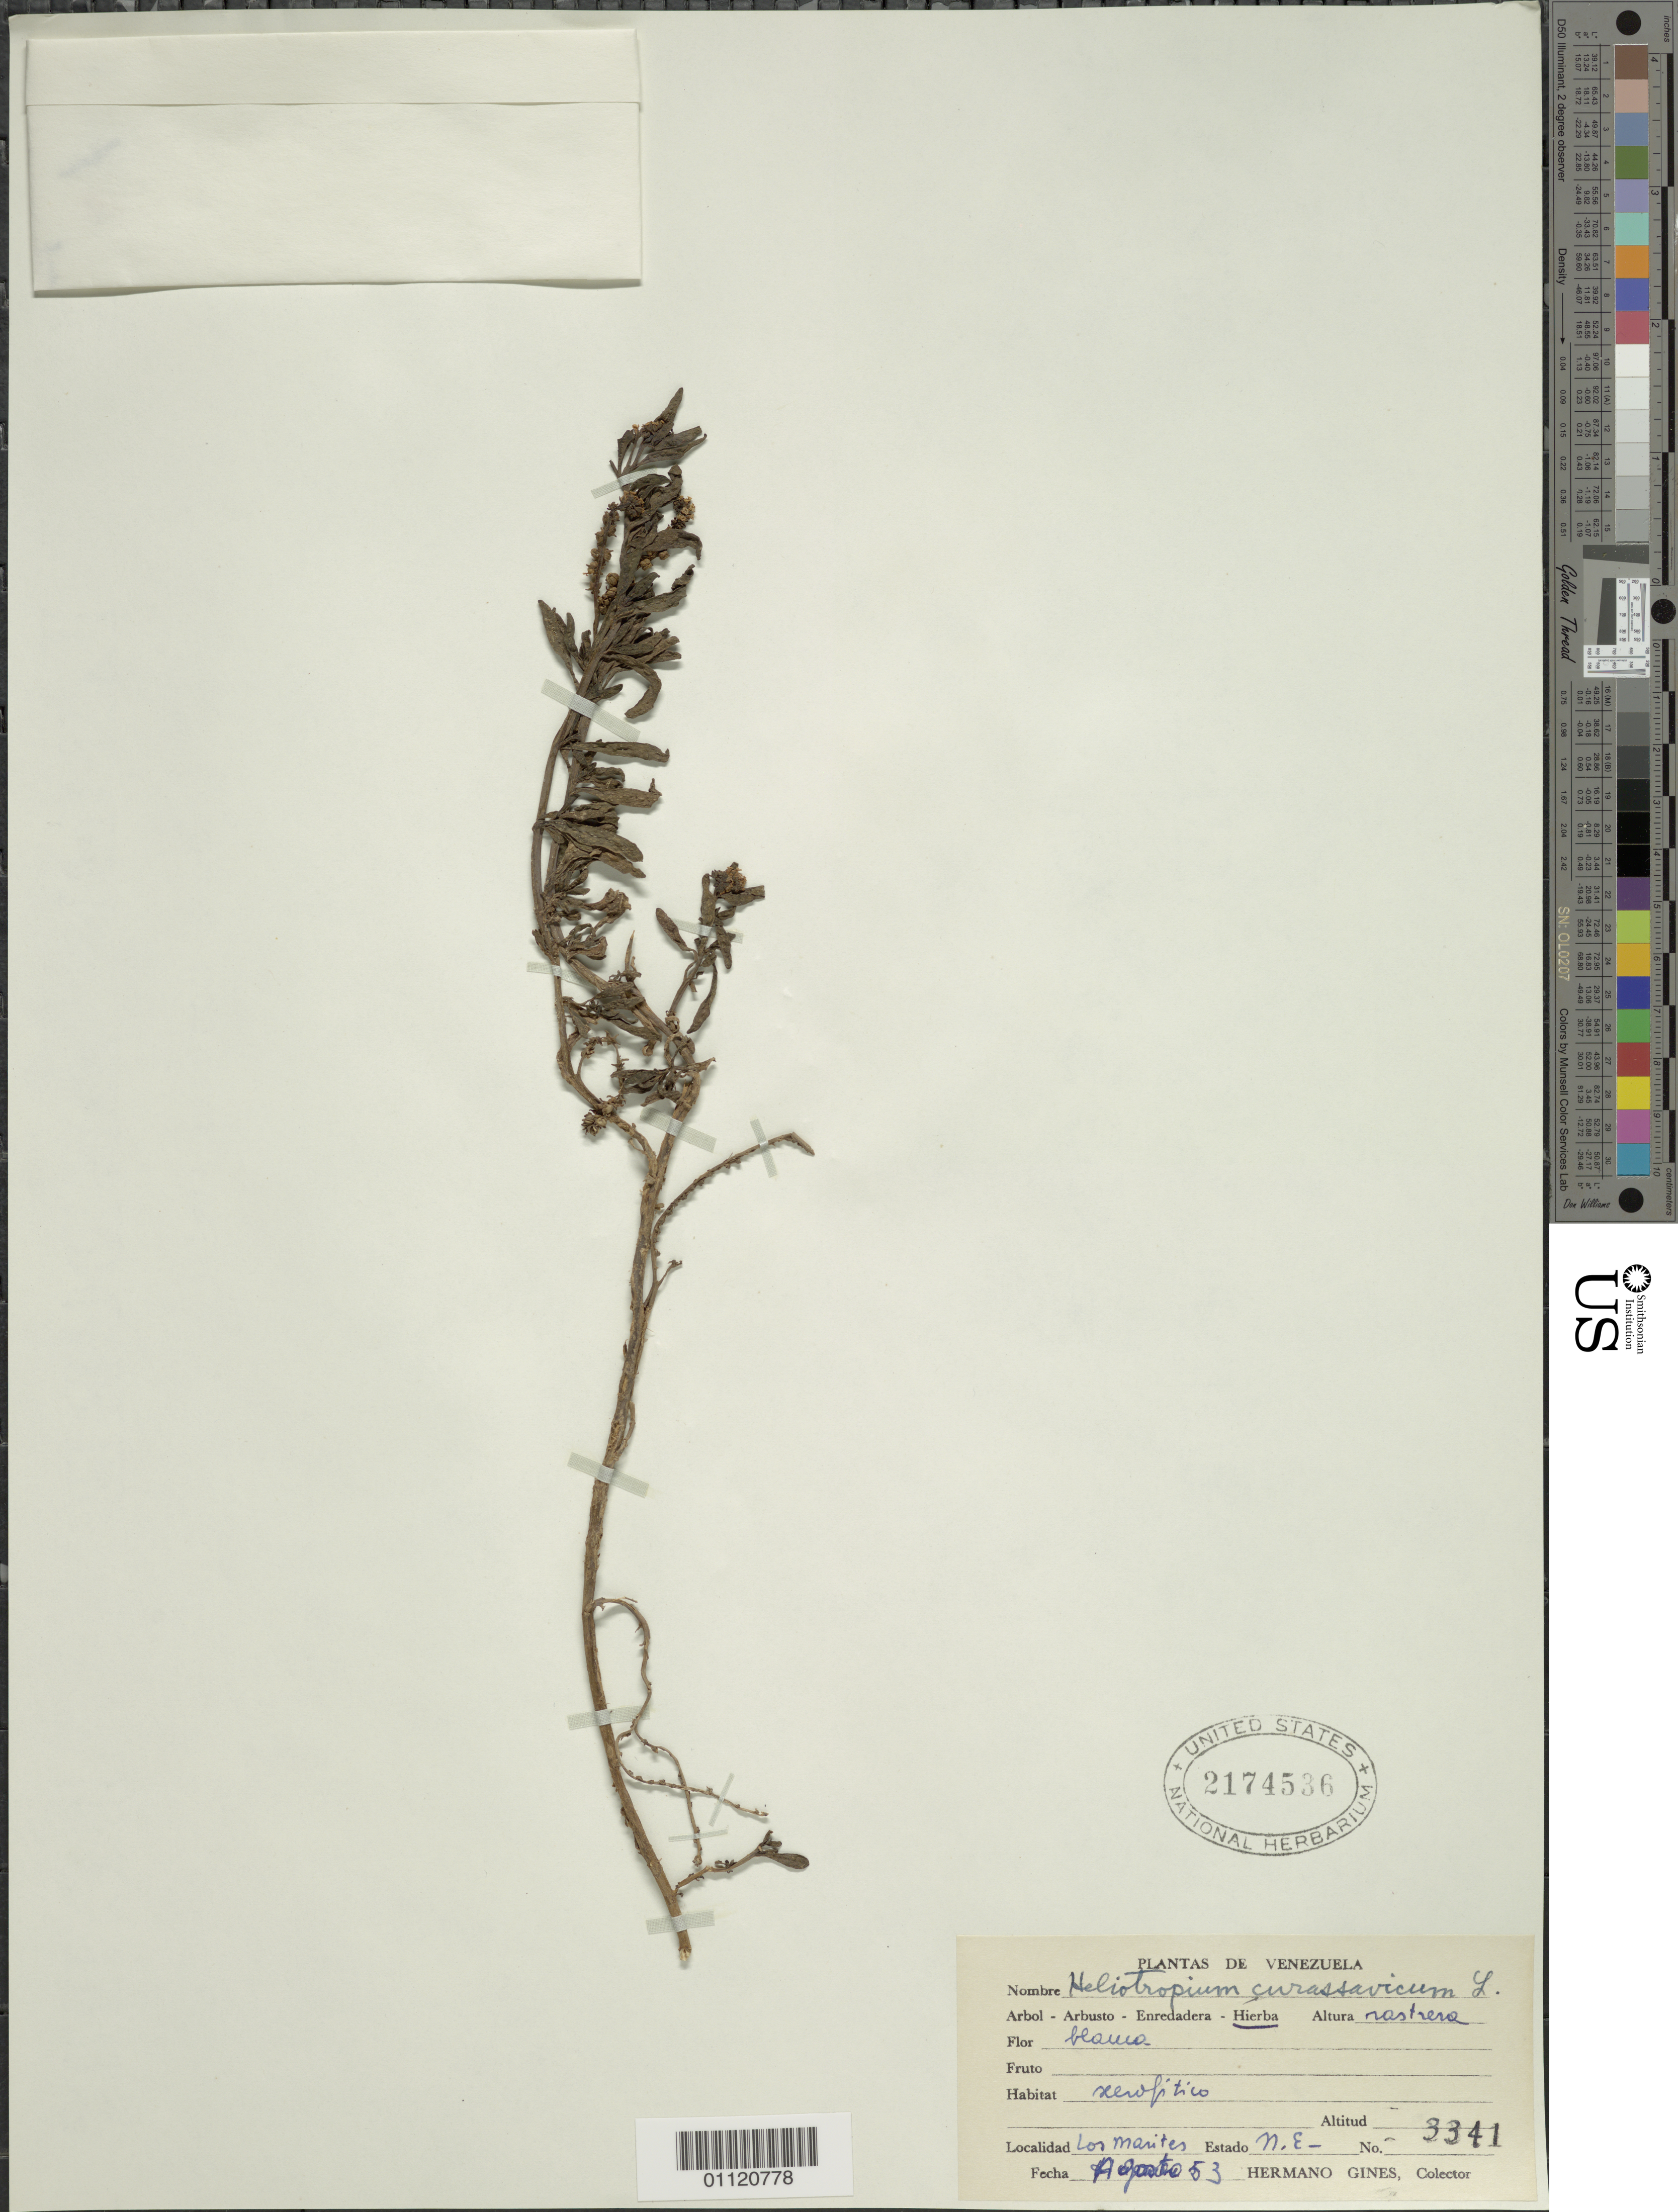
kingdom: Plantae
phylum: Tracheophyta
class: Magnoliopsida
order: Boraginales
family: Heliotropiaceae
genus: Heliotropium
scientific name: Heliotropium curassavicum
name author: L.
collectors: Bro. Gines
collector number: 3341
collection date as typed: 01 Aug 1953 to 31 Aug 1953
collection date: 1953-08-01/1953-08-31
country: Venezuela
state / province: Nueva Esparta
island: Margarita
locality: Los Marites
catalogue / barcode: US 2174536